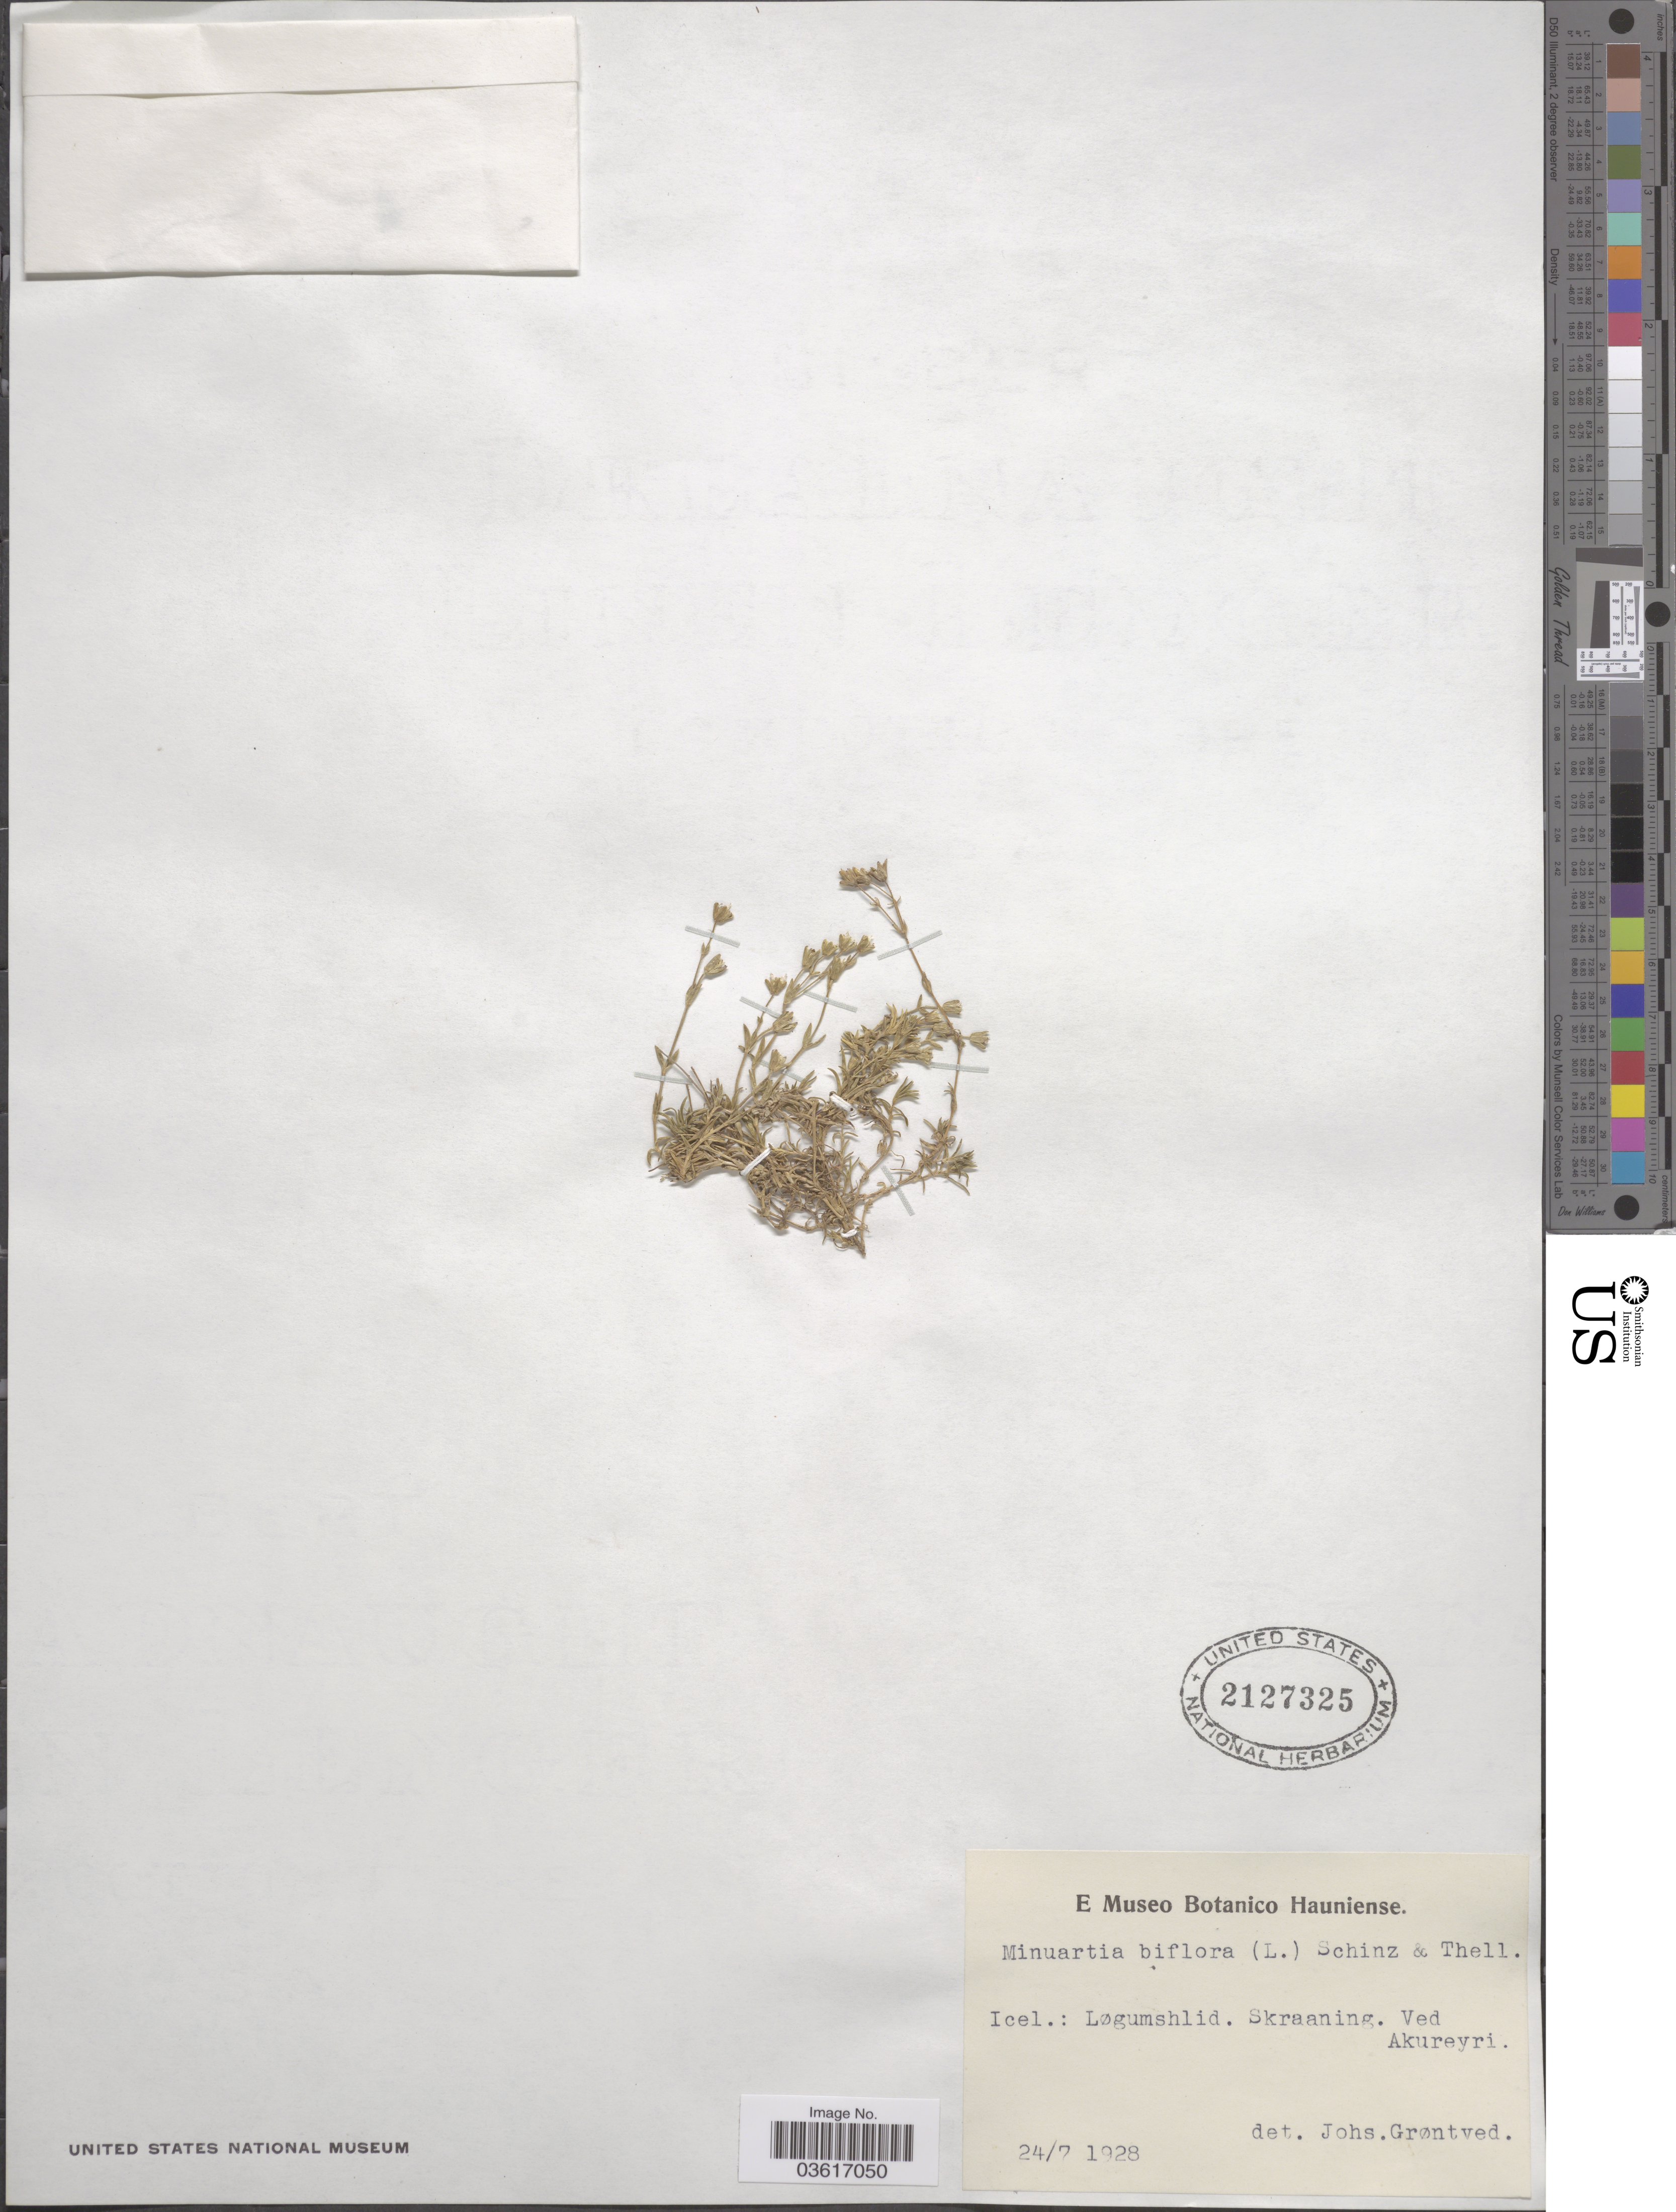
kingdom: Plantae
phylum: Tracheophyta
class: Magnoliopsida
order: Caryophyllales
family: Caryophyllaceae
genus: Cherleria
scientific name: Cherleria biflora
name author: (L.) A.J. Moore & Dillenb.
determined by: Strong, M. T., (US), Smithsonian Institution - National Museum of Natural History (UNITED STATES)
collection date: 1928-07-24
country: Iceland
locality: Icel.: Løgumshlid. Skraaning. Ved Akureyri.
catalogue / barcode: US 2127325